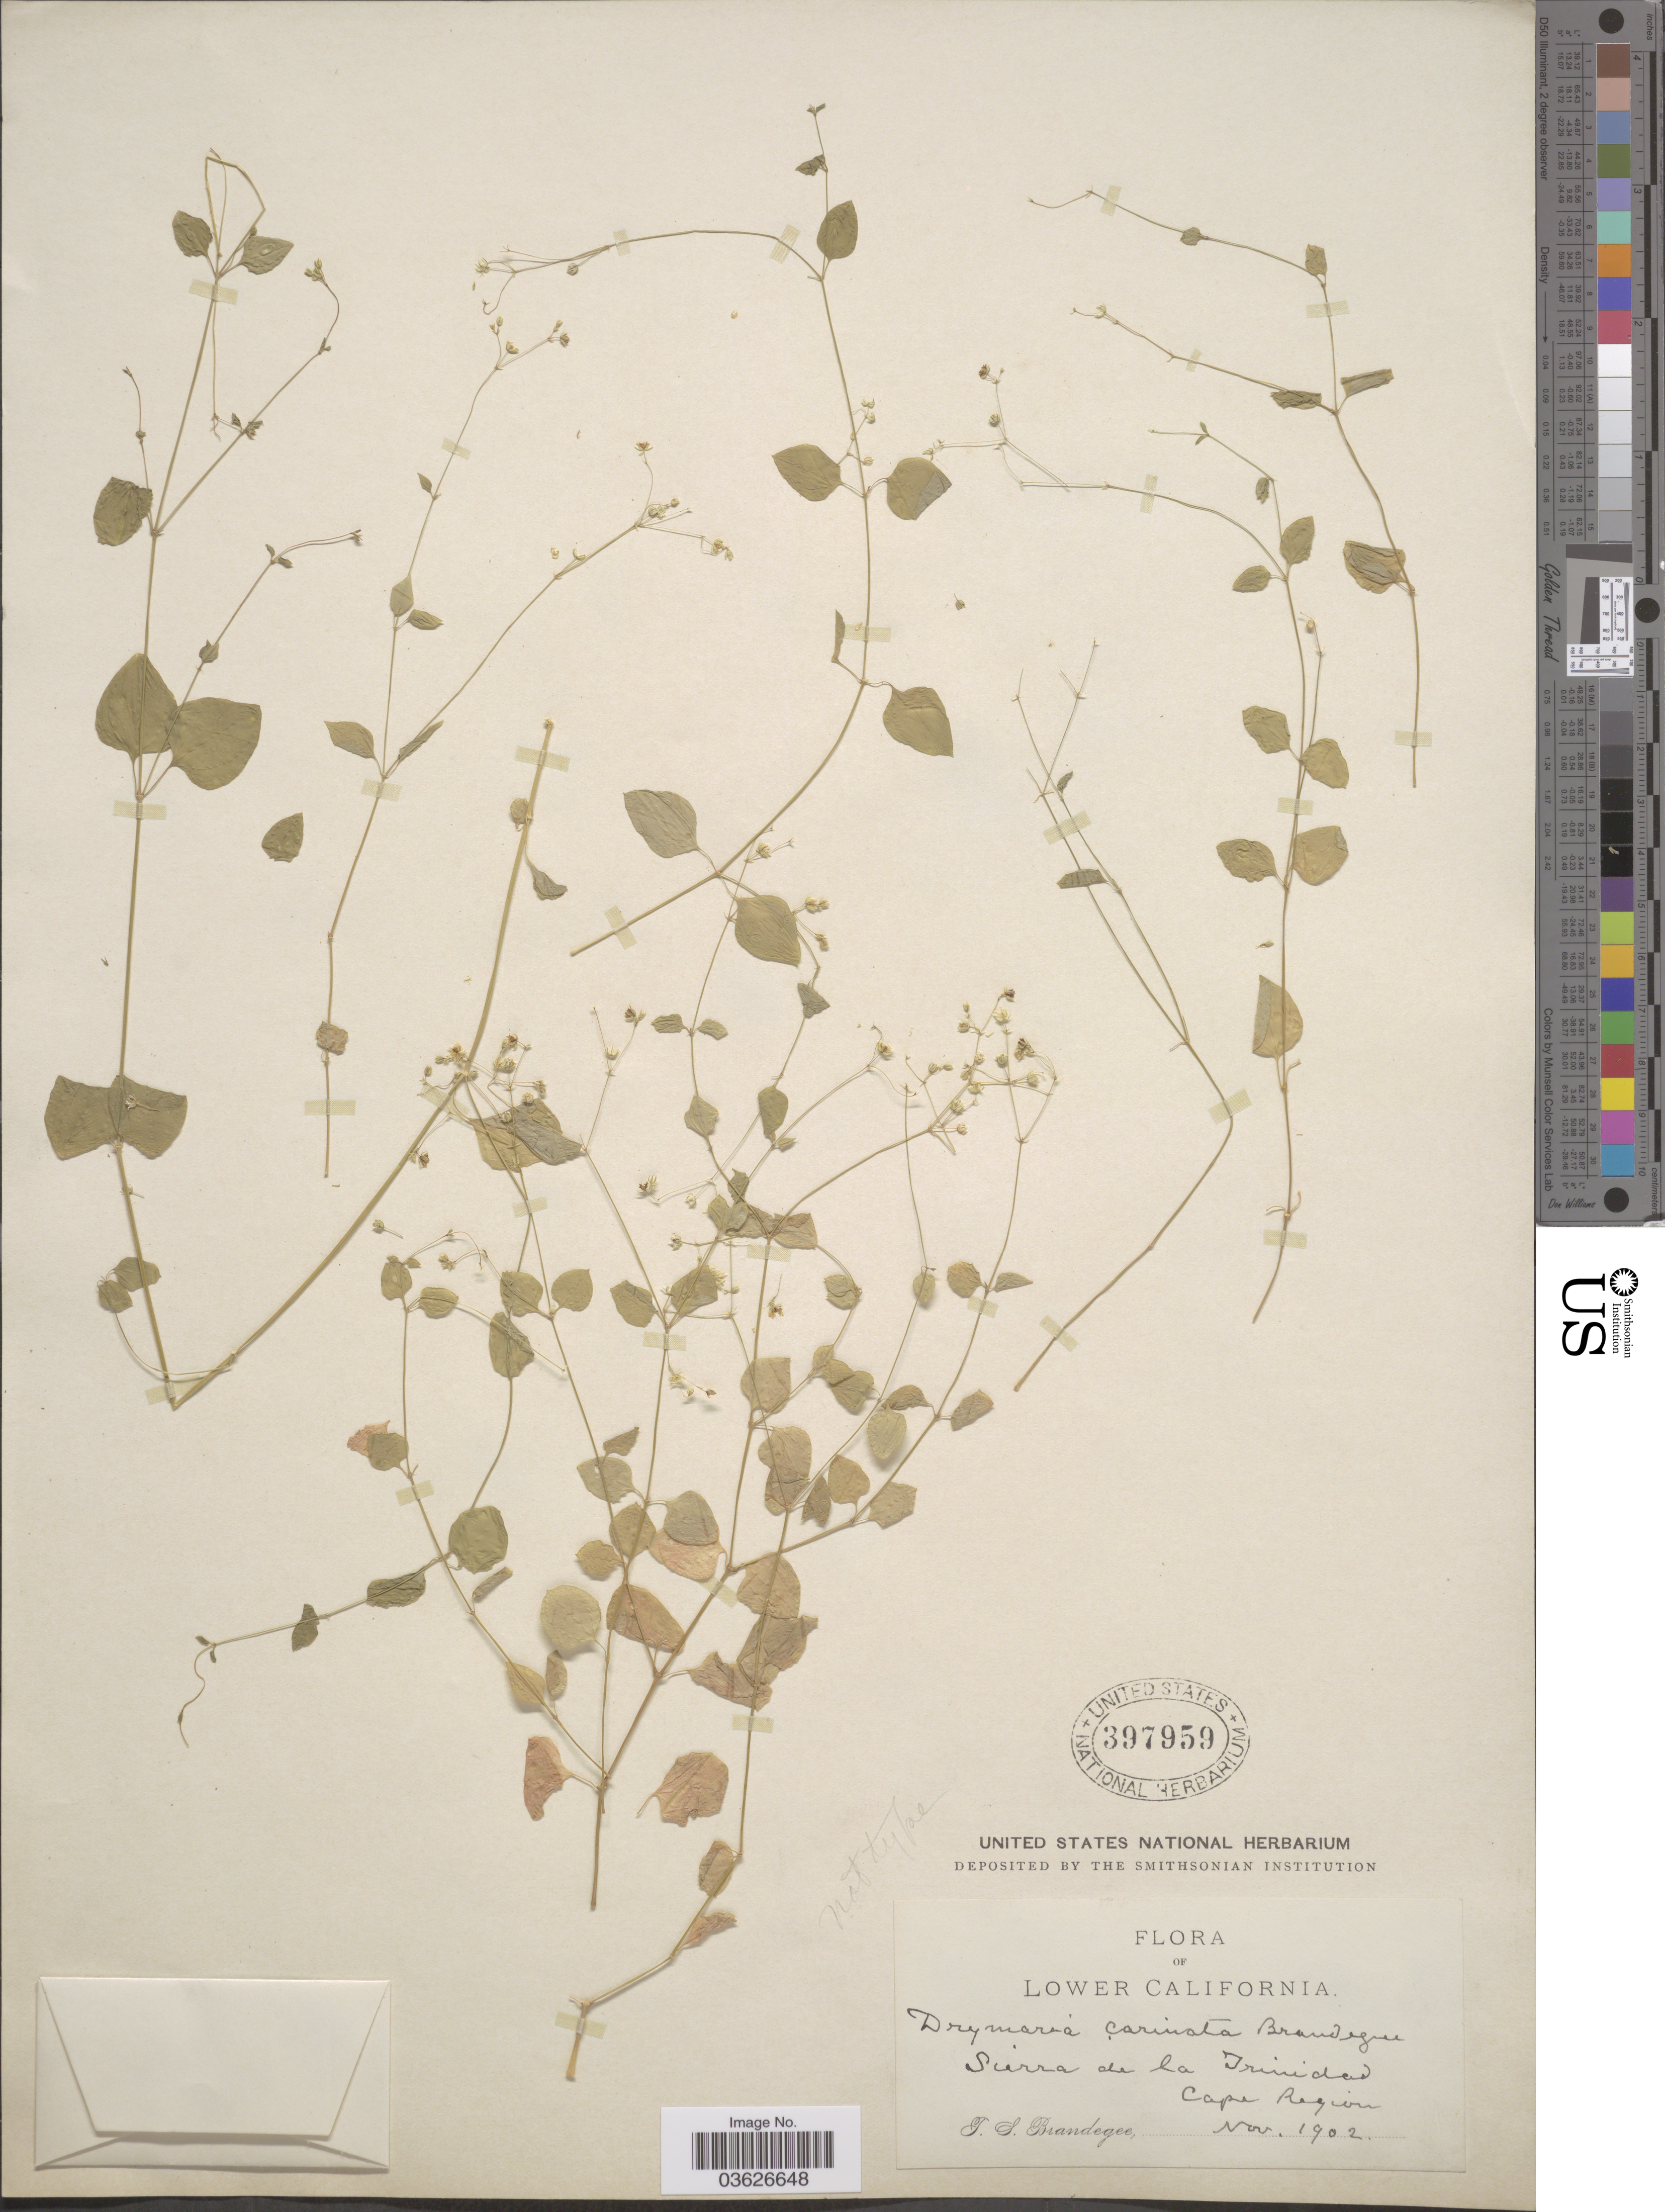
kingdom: Plantae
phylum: Tracheophyta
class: Magnoliopsida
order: Caryophyllales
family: Caryophyllaceae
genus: Drymaria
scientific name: Drymaria gracilis subsp. carinata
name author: (Brandegee) J.A. Duke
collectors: T. S. Brandegee (herbarium)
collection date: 1902-11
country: Mexico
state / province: Baja California Norte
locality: Lower California. Sierra de la Trinidad. Cape Region.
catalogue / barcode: US 397959